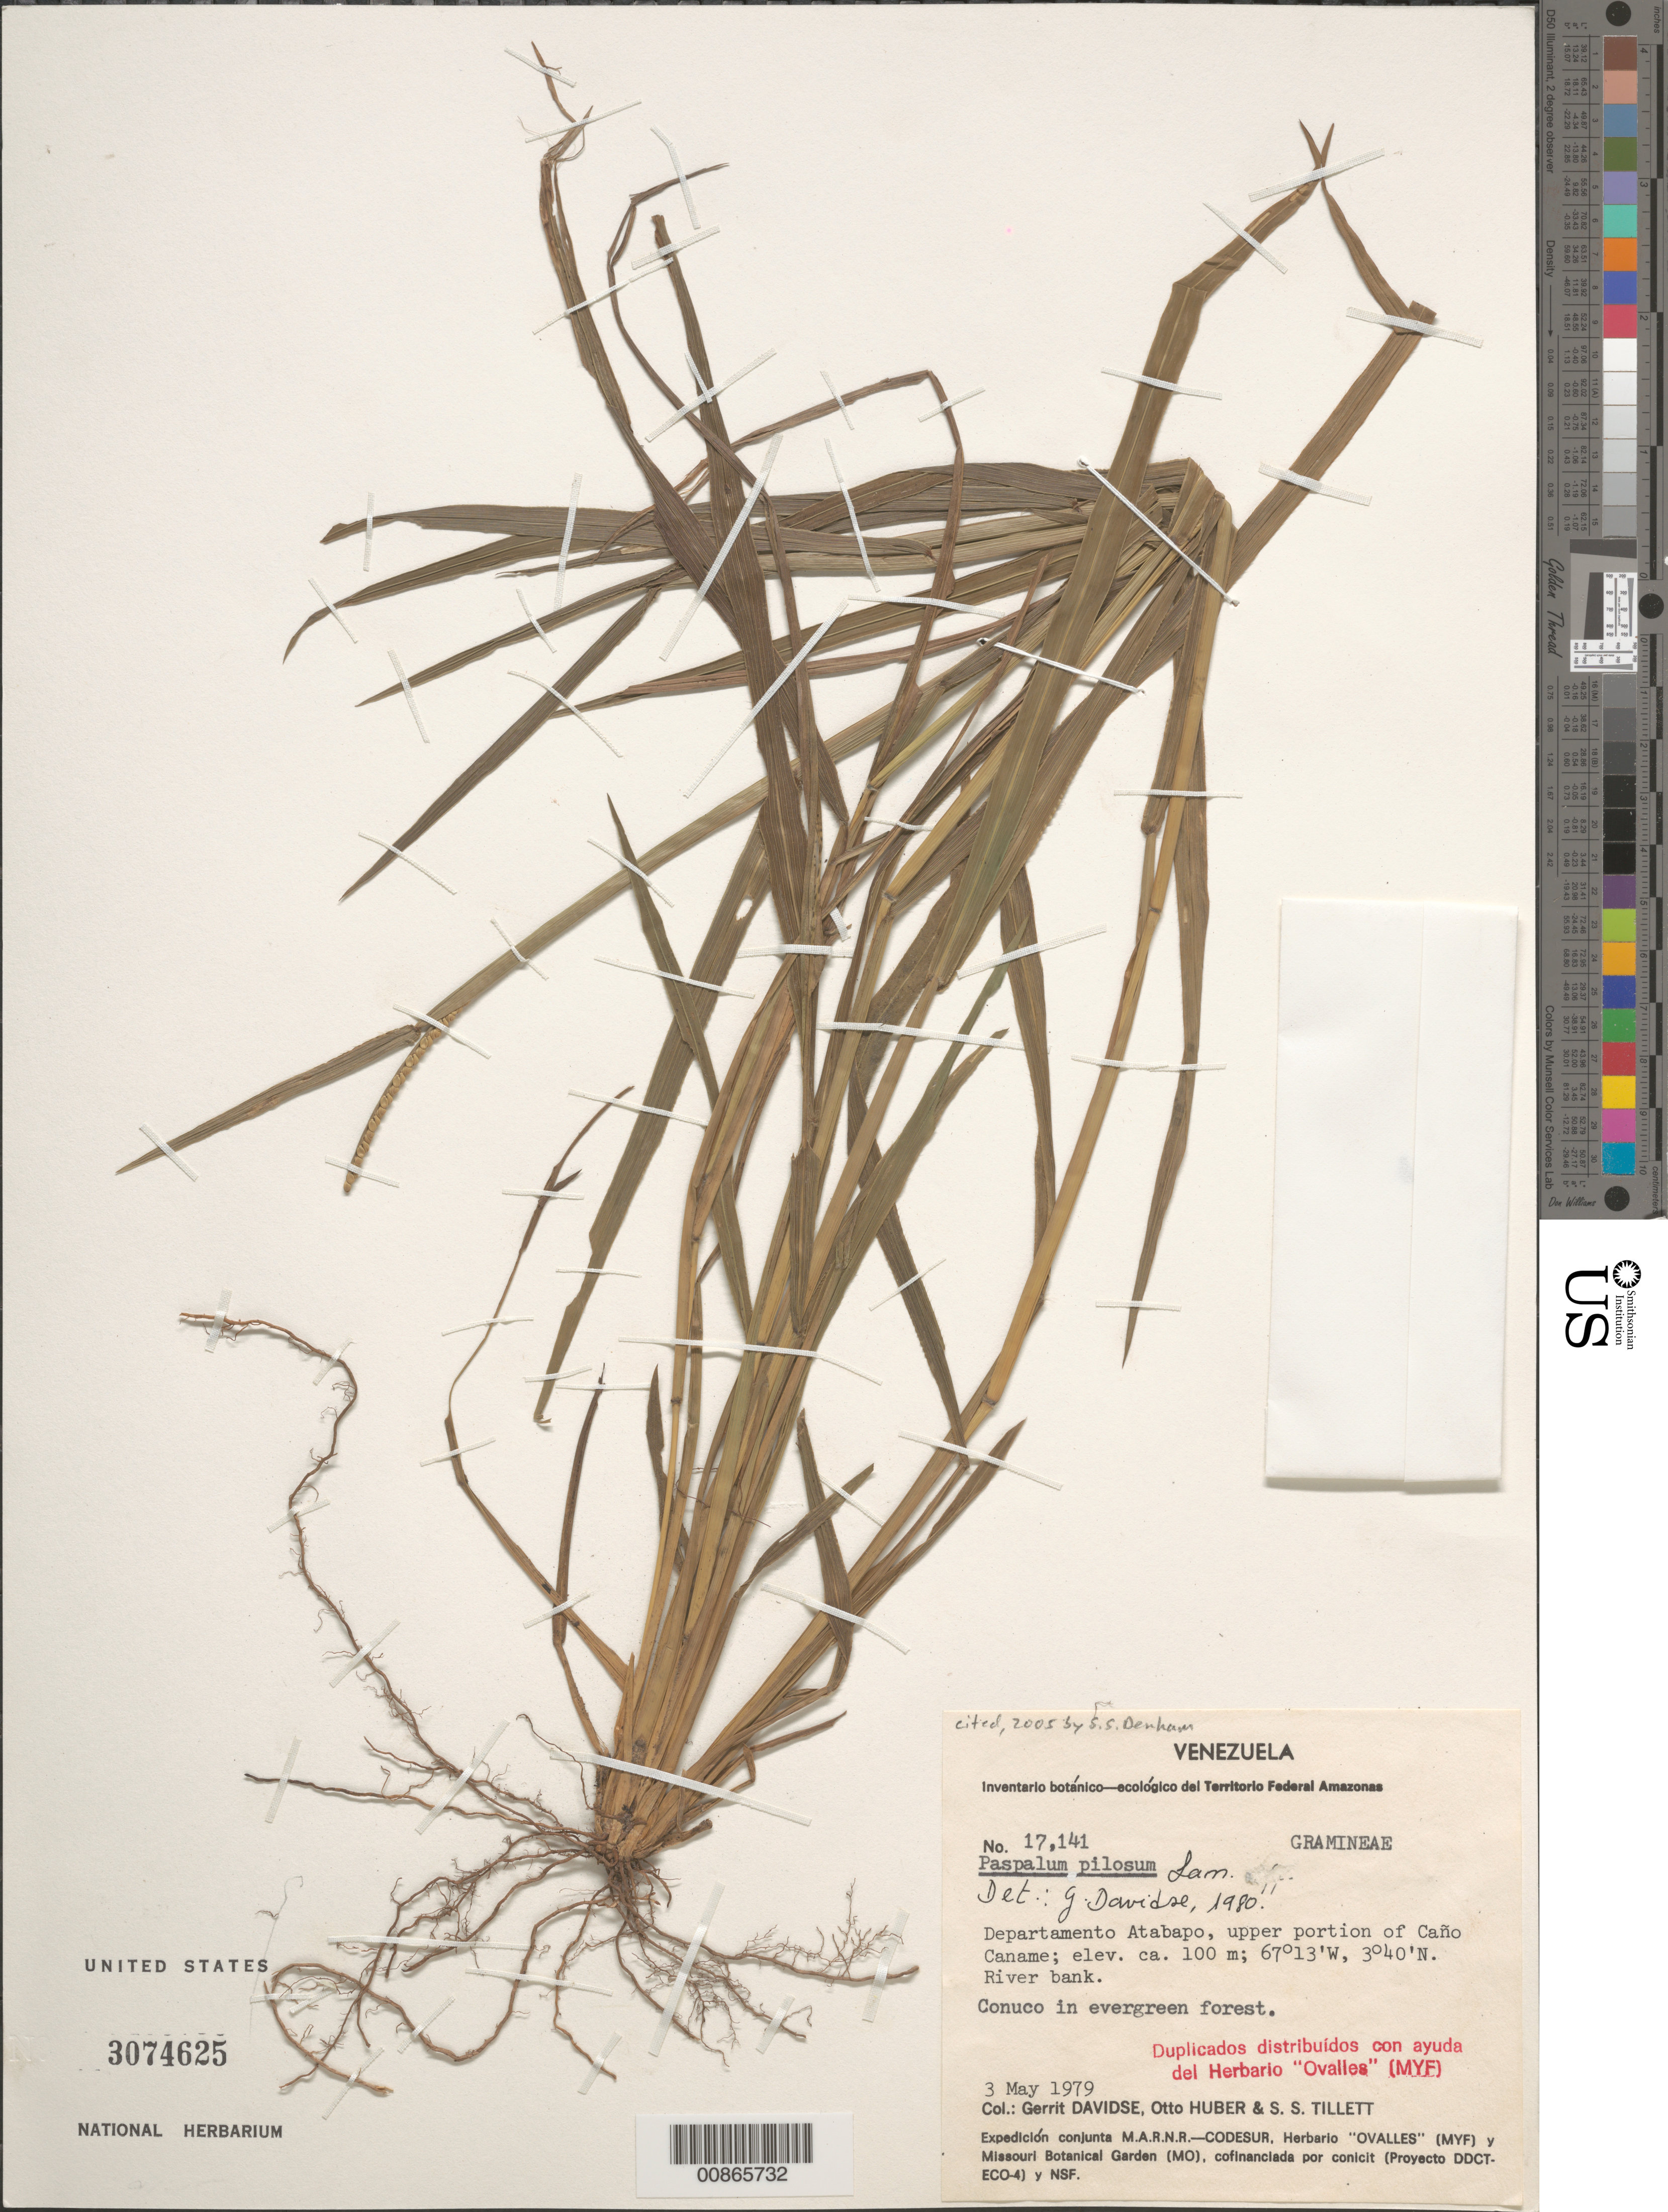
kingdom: Plantae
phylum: Tracheophyta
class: Liliopsida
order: Poales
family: Poaceae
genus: Paspalum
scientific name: Paspalum pilosum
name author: Lam.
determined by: Davidse, Gerrit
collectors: G. Davidse, O. Huber & S. S. Tillett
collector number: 17141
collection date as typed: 3-May-79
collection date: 1979-05-03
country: Venezuela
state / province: Amazonas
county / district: Atabapo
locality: Caño Caname, upper portion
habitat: Cunuco in evergreen forest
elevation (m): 100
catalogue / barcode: US 3074625